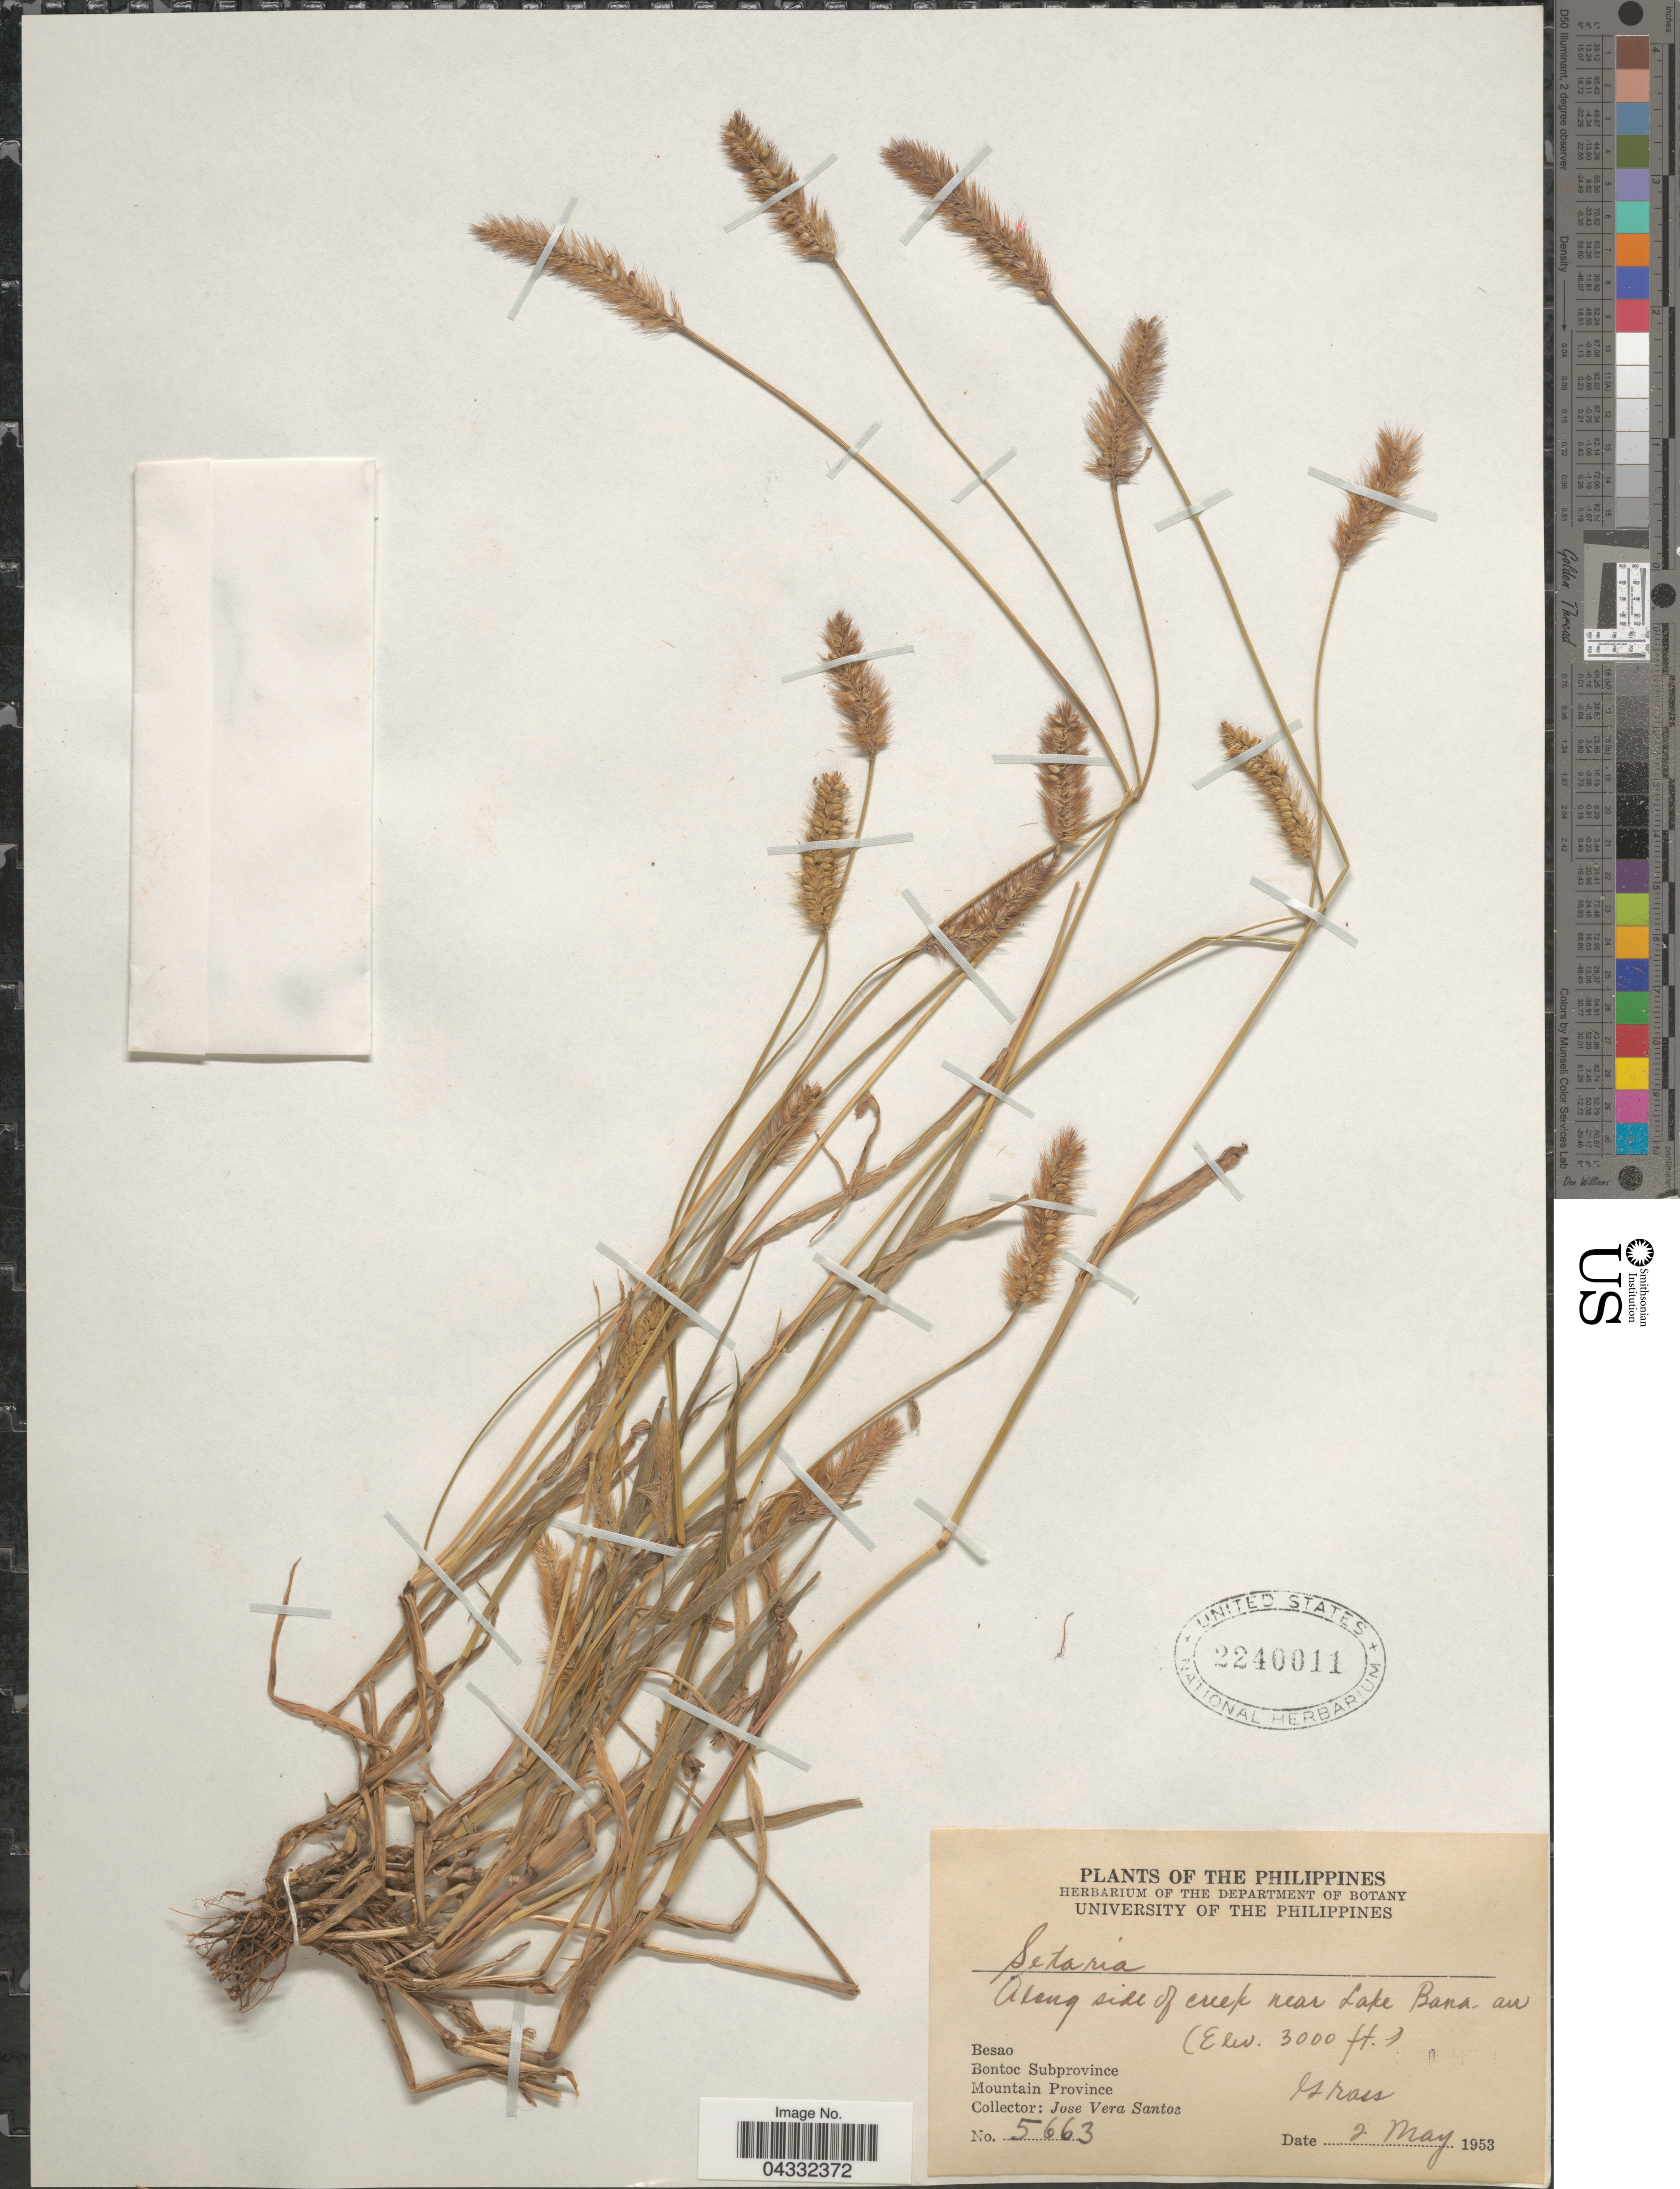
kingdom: Plantae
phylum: Tracheophyta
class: Liliopsida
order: Poales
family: Poaceae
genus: Setaria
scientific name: Setaria sp.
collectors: J. V. Santos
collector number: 5663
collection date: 1953-05-02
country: Philippines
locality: Along side of creek near Lake Bana- au. Besao. Bontoc Subprovince. Mountain Province.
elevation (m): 914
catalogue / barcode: US 2240011